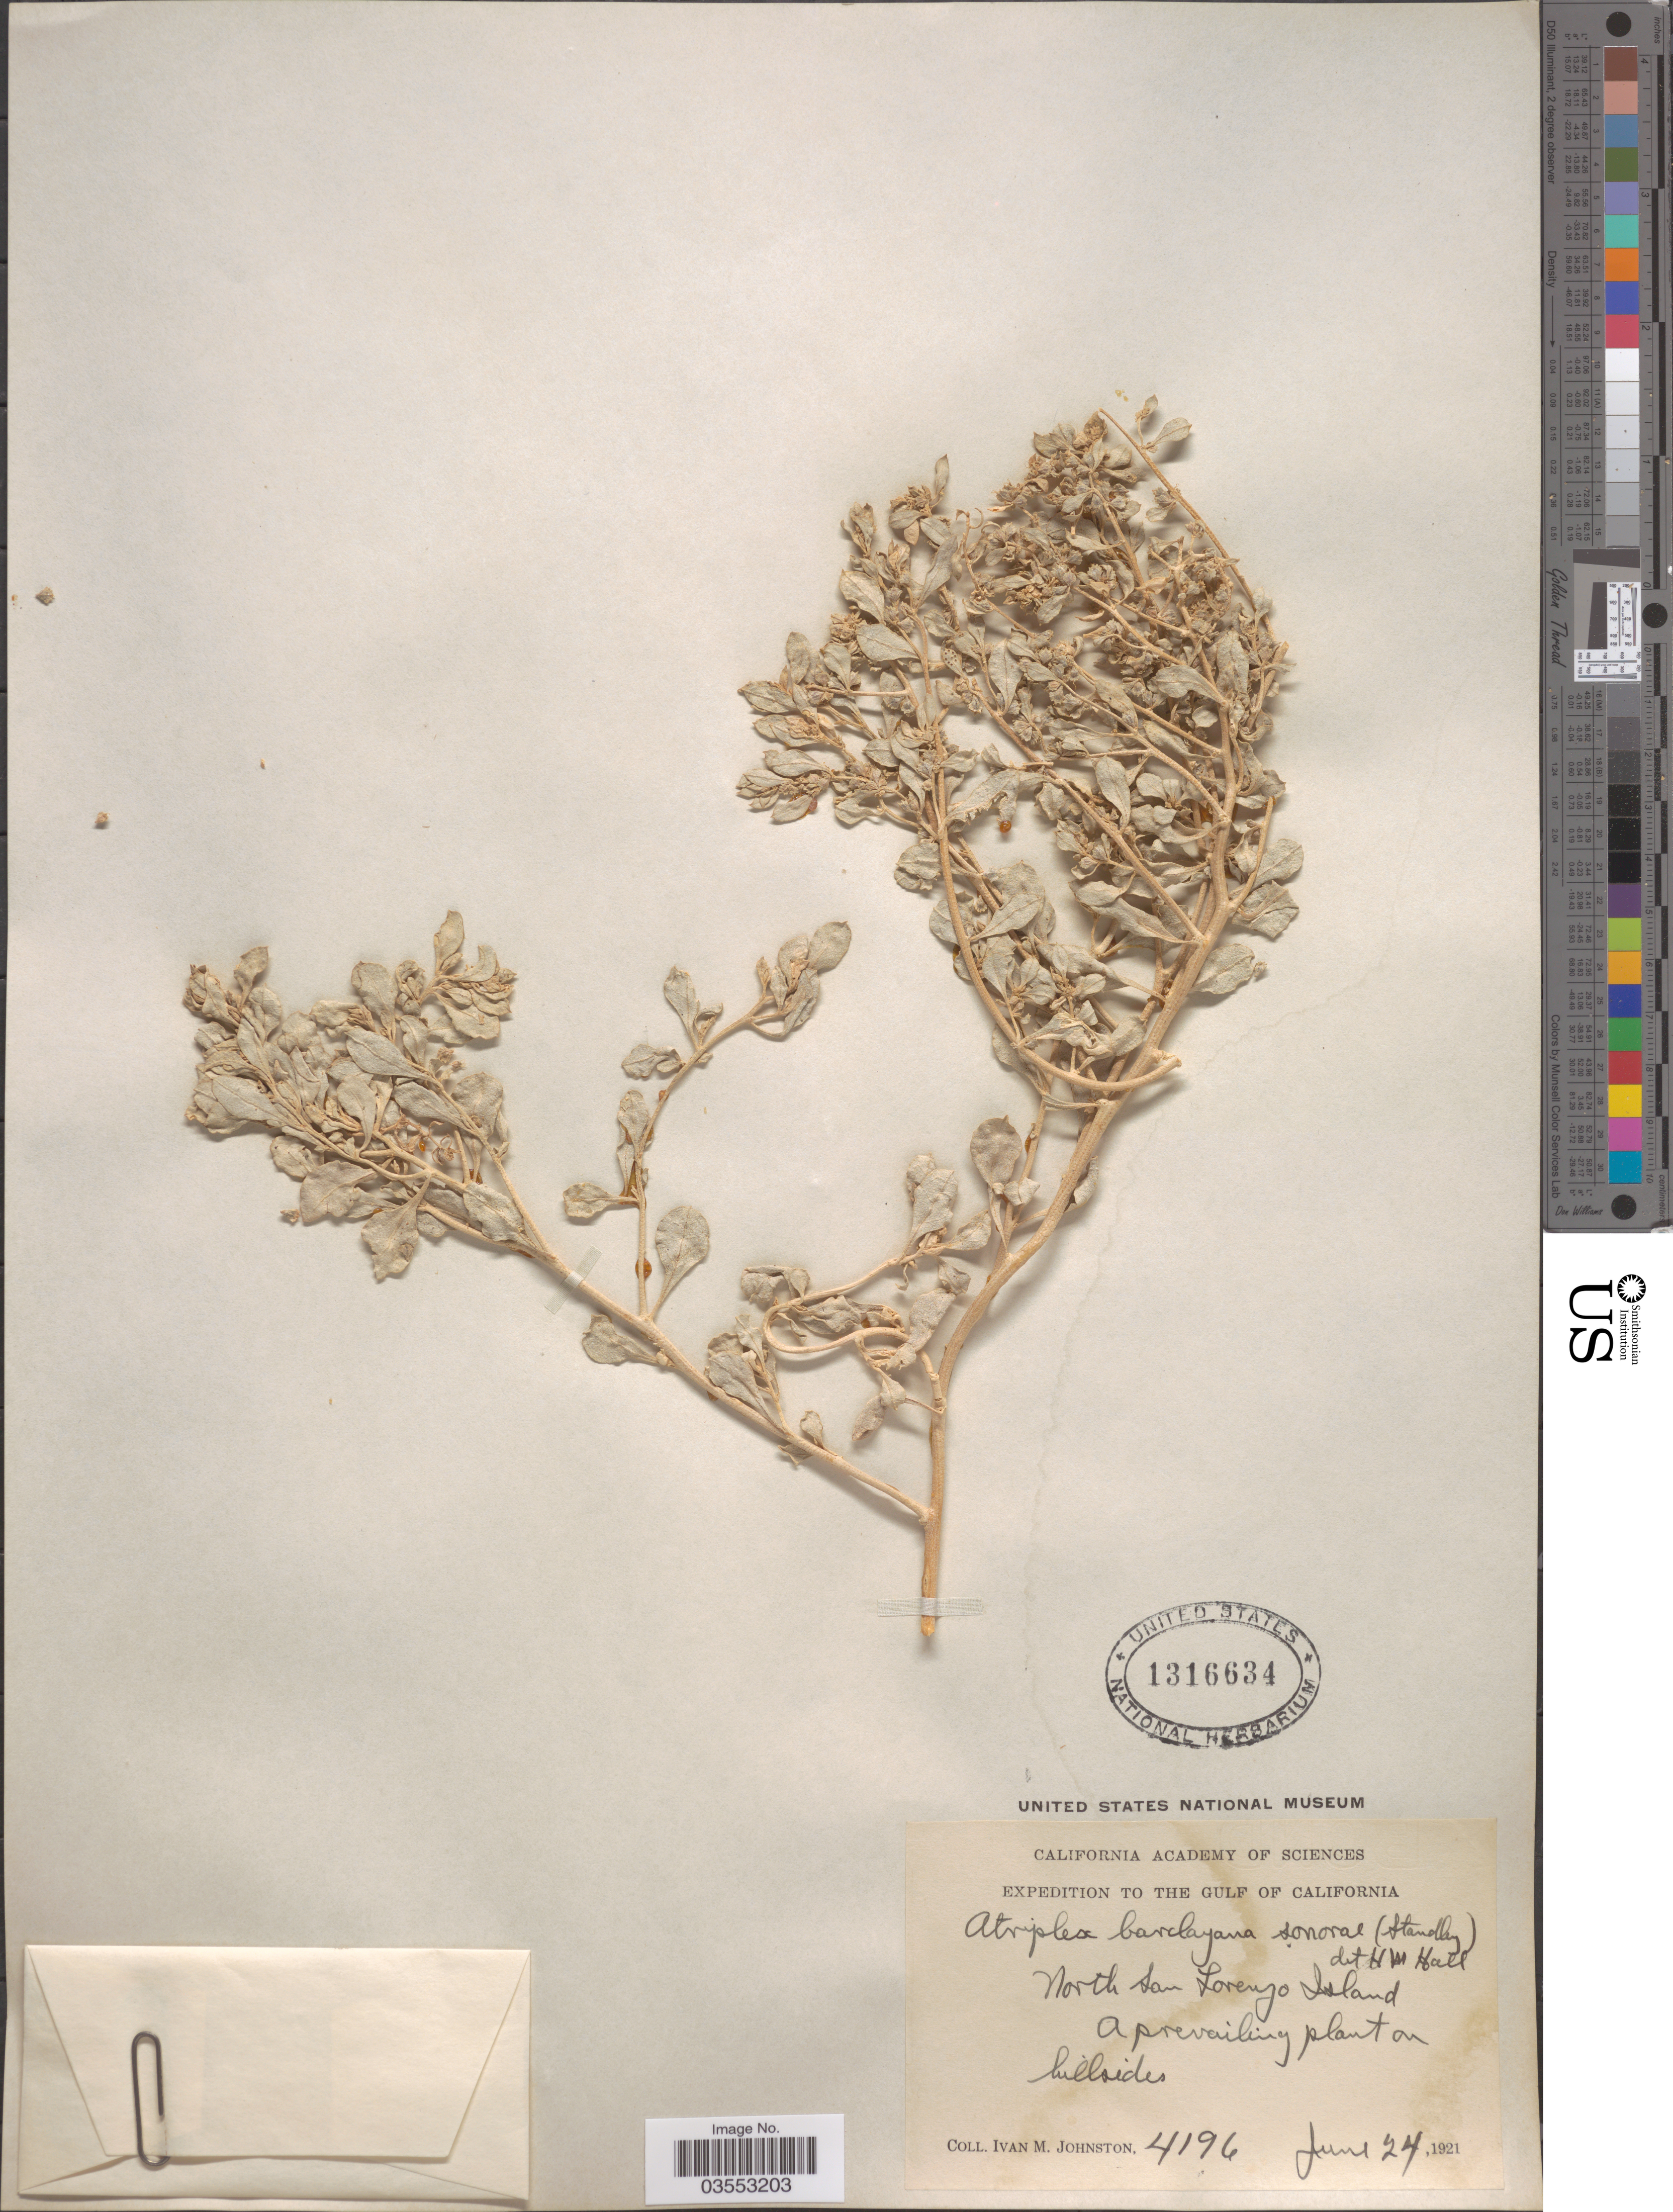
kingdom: Plantae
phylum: Tracheophyta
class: Magnoliopsida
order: Caryophyllales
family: Amaranthaceae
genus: Atriplex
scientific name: Atriplex barclayana subsp. sonorae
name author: (Standl.) H.M. Hall & Clem.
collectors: I.M. Johnston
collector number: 4196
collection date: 1921-06-24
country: Mexico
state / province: Baja California Norte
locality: The Gulf of California. North San Lorenzo Island.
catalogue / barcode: US 1316634